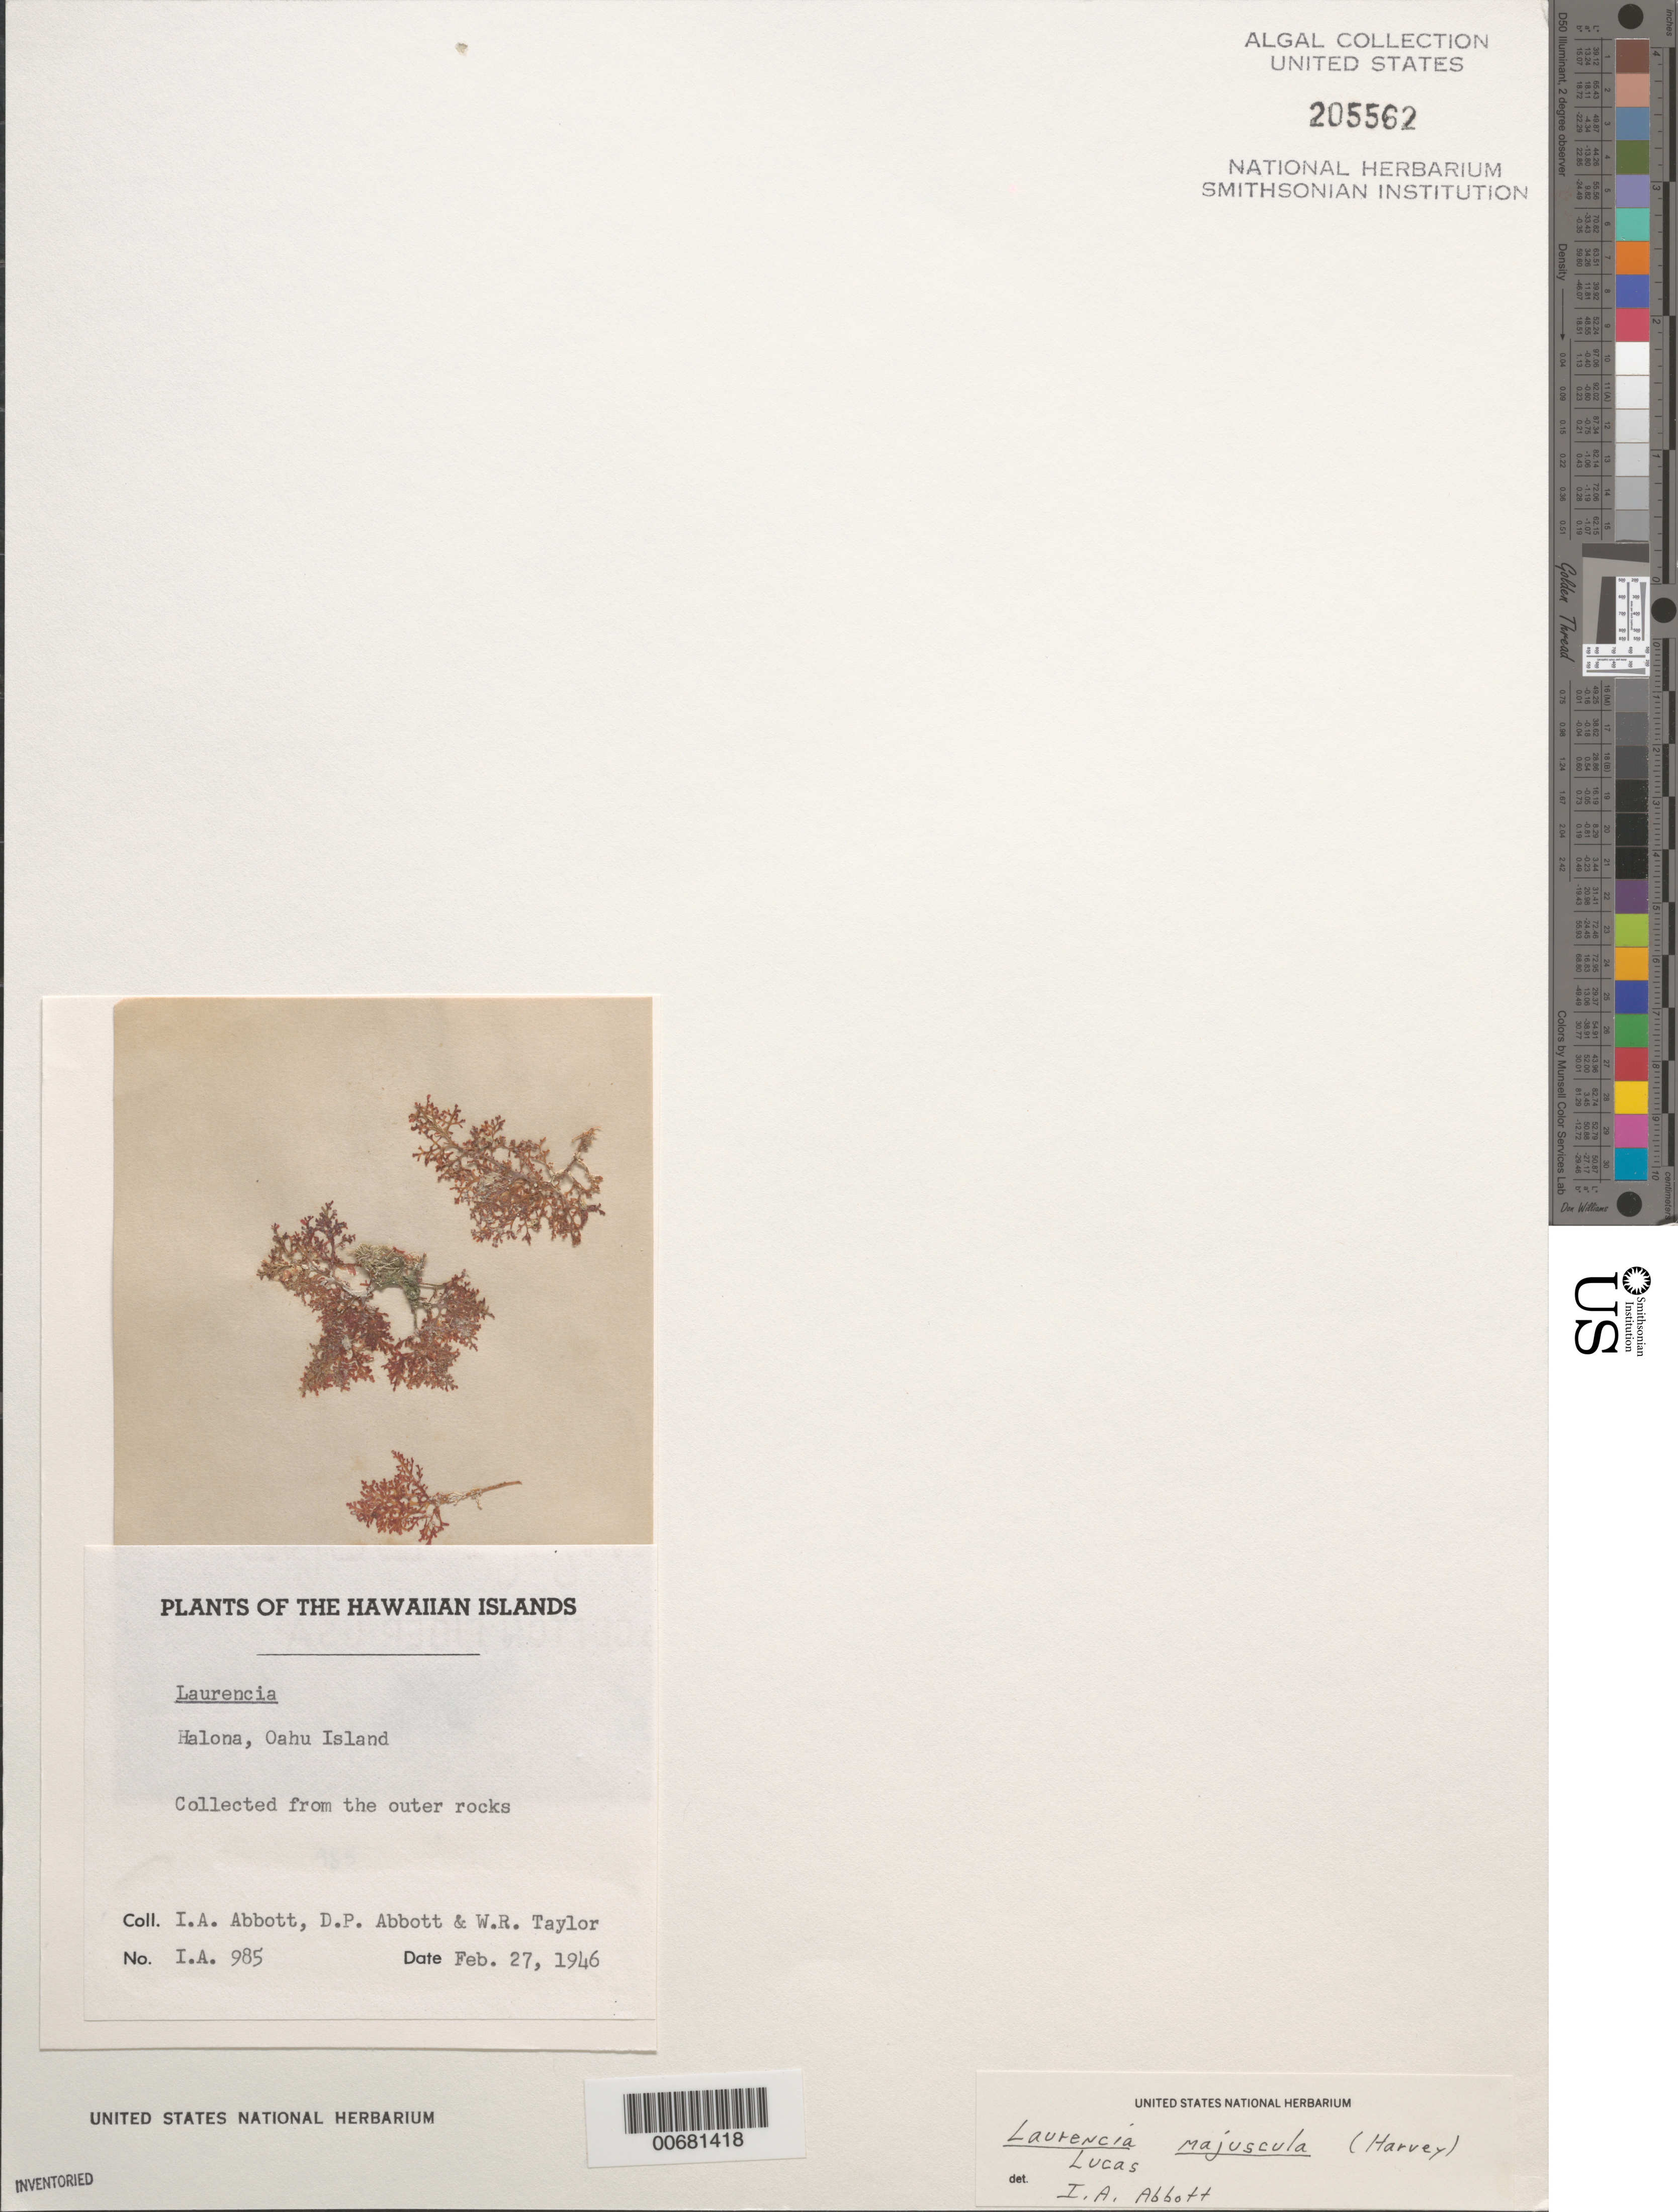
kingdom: Plantae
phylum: Rhodophyta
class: Florideophyceae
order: Ceramiales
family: Rhodomelaceae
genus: Laurencia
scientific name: Laurencia dendroidea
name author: J. Agardh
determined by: Algae name updating Project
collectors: I. A. Abbott, D. P. Abbott & W. R. Taylor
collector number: IAA 985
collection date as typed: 27 Feb 1946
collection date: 1946-02-27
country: United States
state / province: Hawaii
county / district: Honolulu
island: Oahu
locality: Halona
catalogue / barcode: US 205562